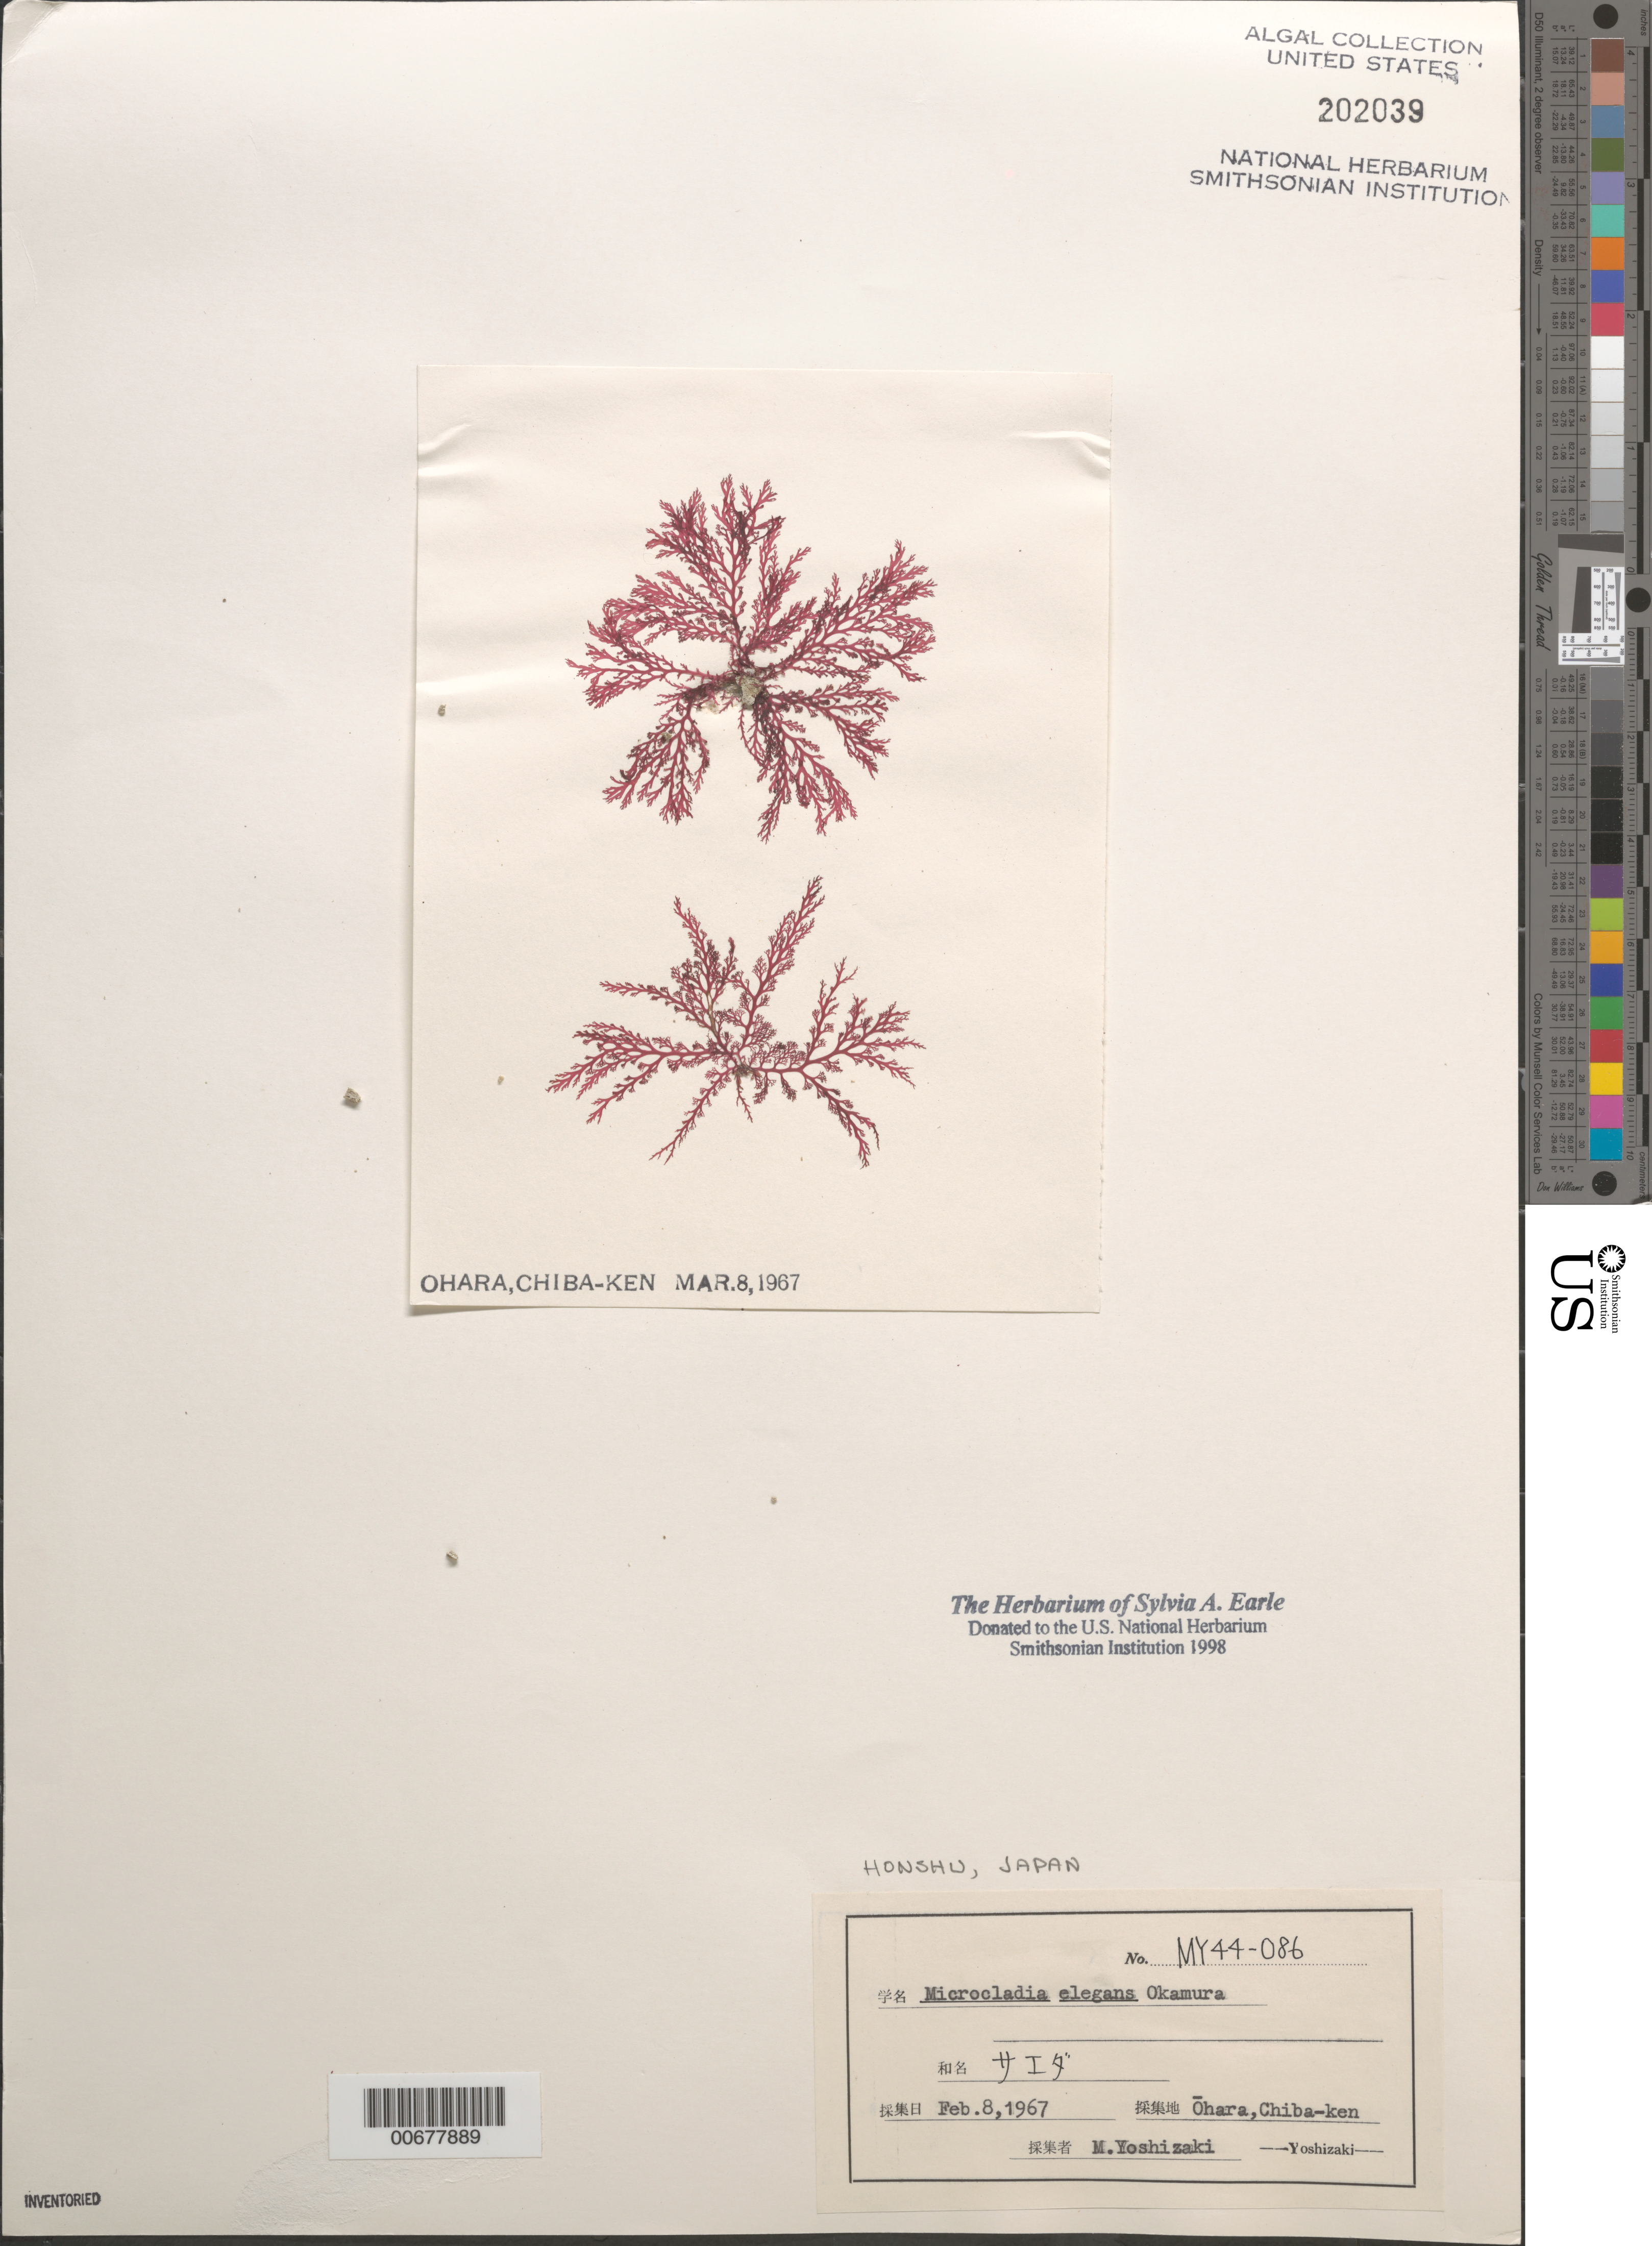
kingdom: Plantae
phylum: Rhodophyta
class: Florideophyceae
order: Ceramiales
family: Ceramiaceae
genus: Herpochondria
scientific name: Herpochondria elegans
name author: (Okamura) Itono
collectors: M. Yoshizaki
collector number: MY 44-086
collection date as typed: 08 Feb 1967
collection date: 1967-02-08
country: Japan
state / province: Tiba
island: Honshu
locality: Ohara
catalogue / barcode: US 202039